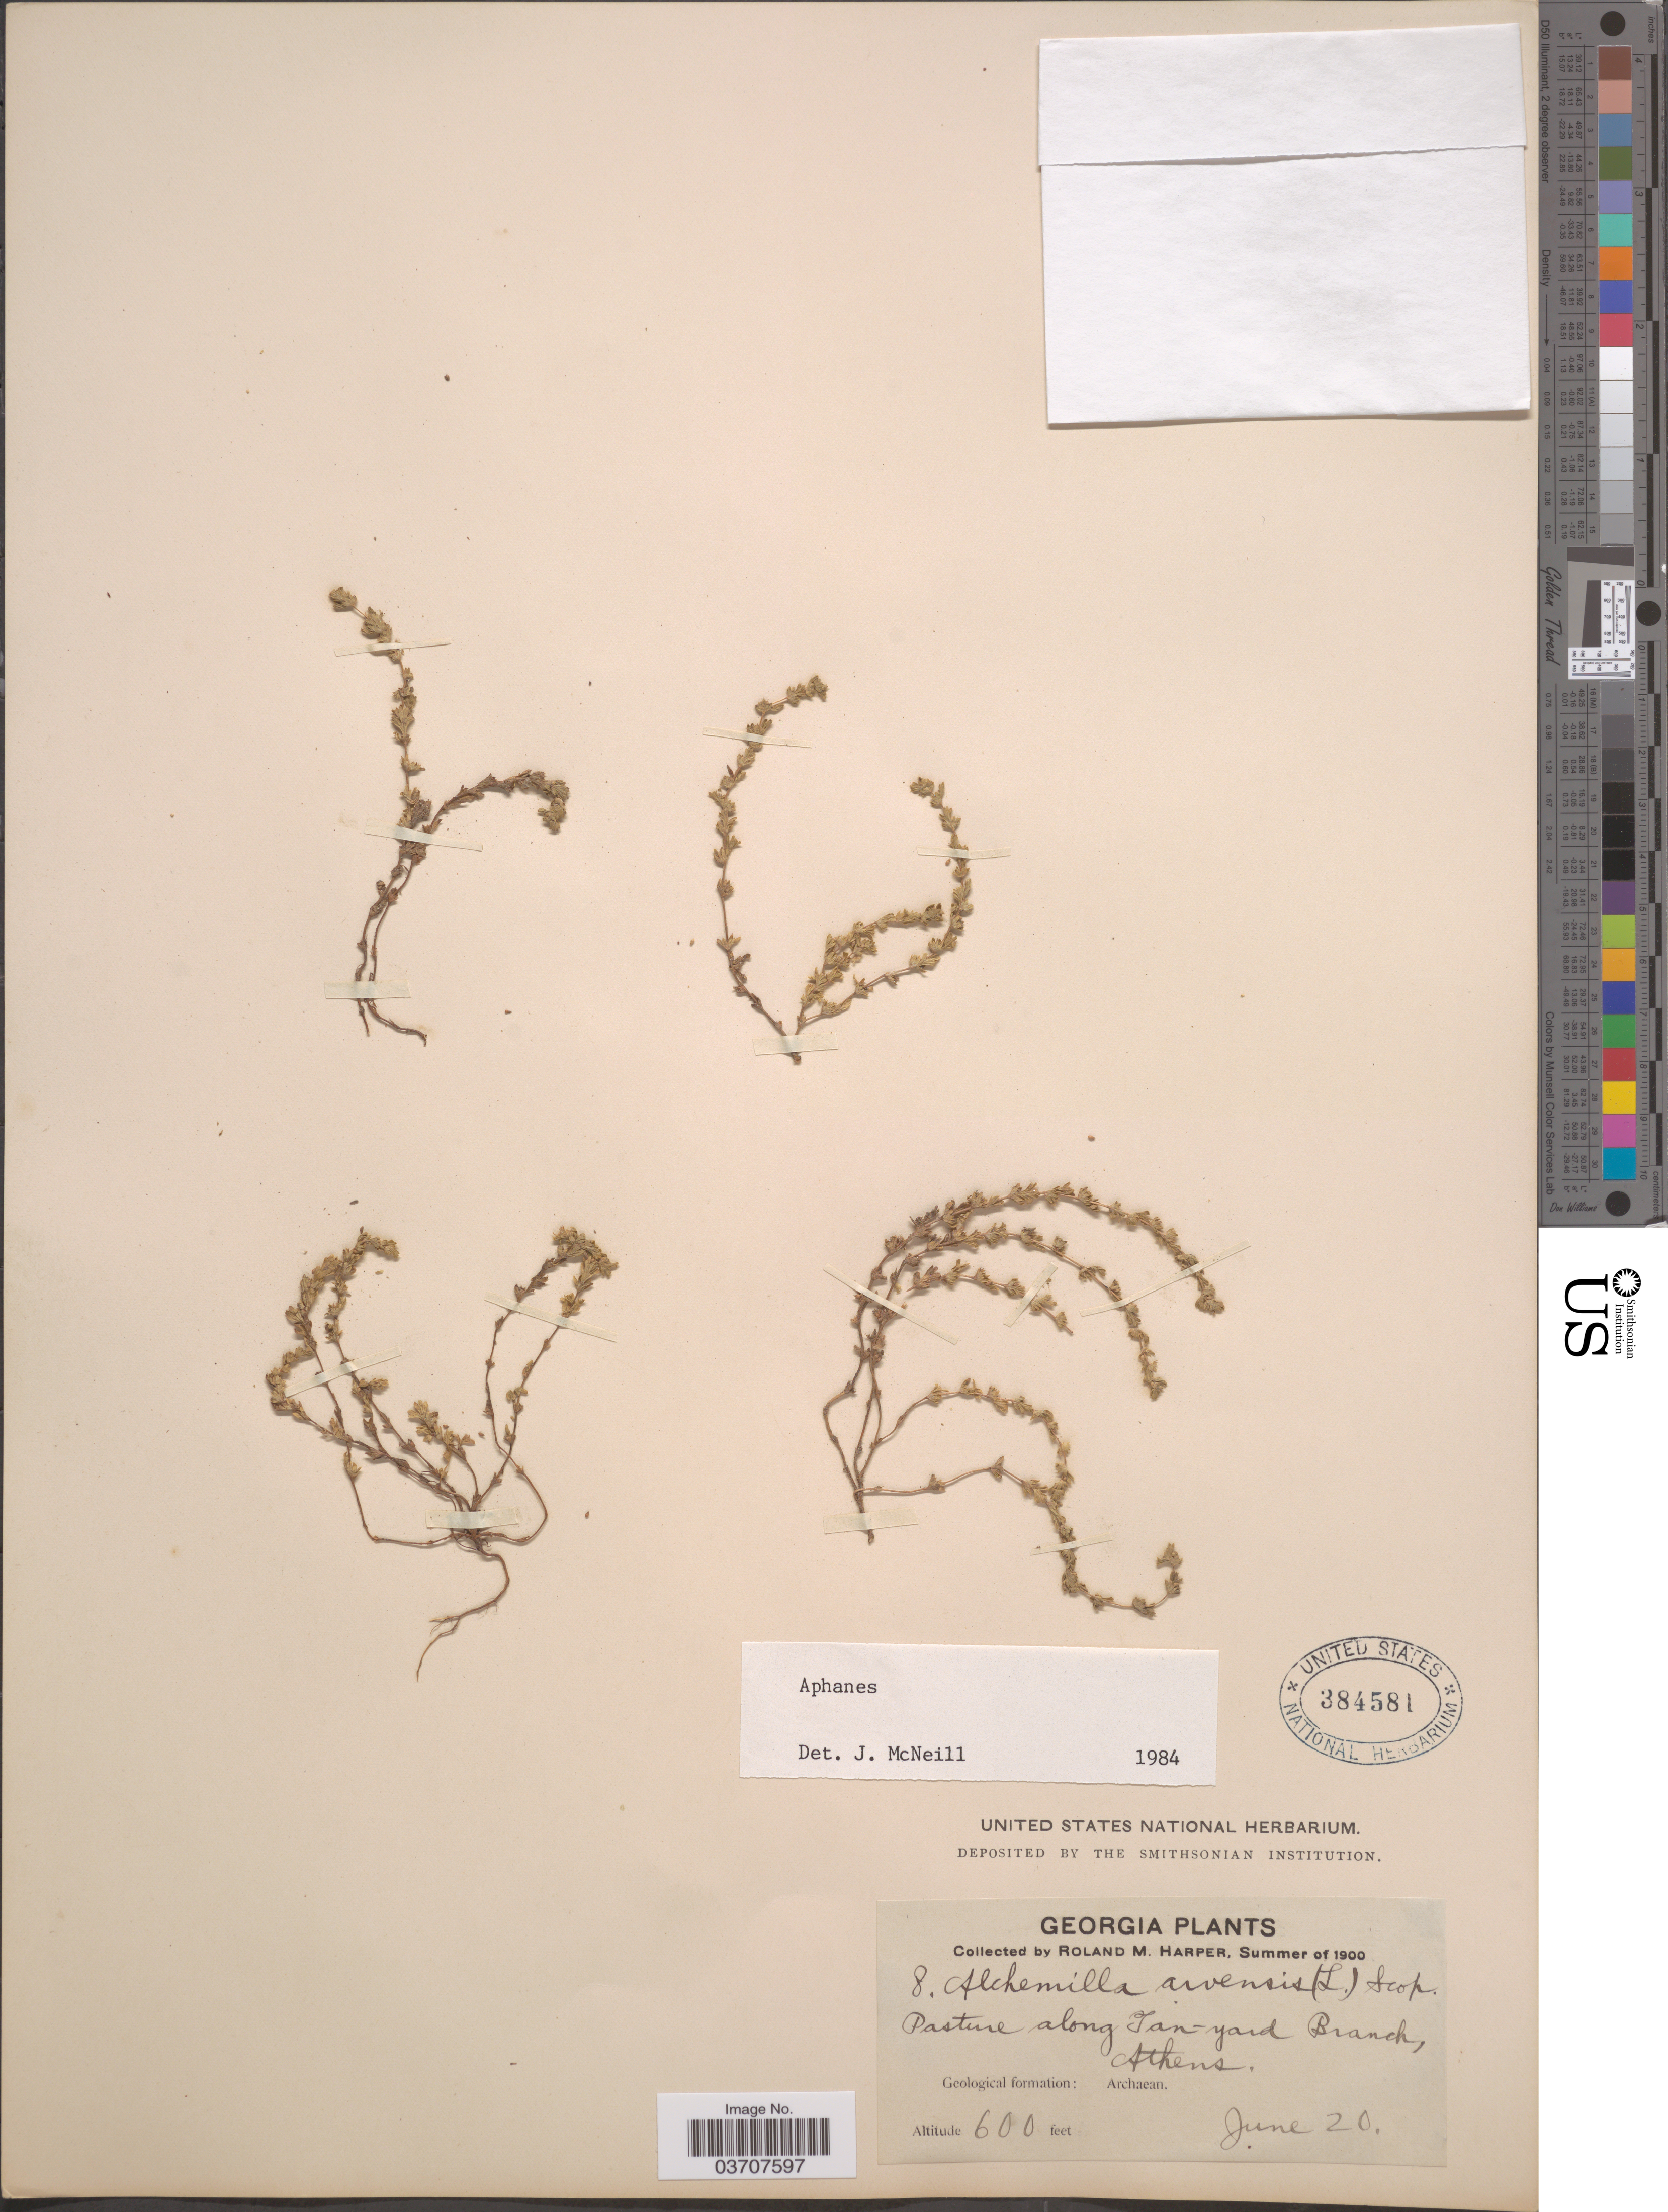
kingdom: Plantae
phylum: Tracheophyta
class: Magnoliopsida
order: Rosales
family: Rosaceae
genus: Aphanes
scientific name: Aphanes australis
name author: Rydb.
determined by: Strong, Mark T., (BOT), Smithsonian Institution - National Museum of Natural History (UNITED STATES)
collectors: R. M. Harper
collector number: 8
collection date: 1900-06-20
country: United States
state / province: Georgia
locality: Pasture along Tan-yard Branch, Athens. Geological formation: Archaean.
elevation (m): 183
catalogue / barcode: US 384581